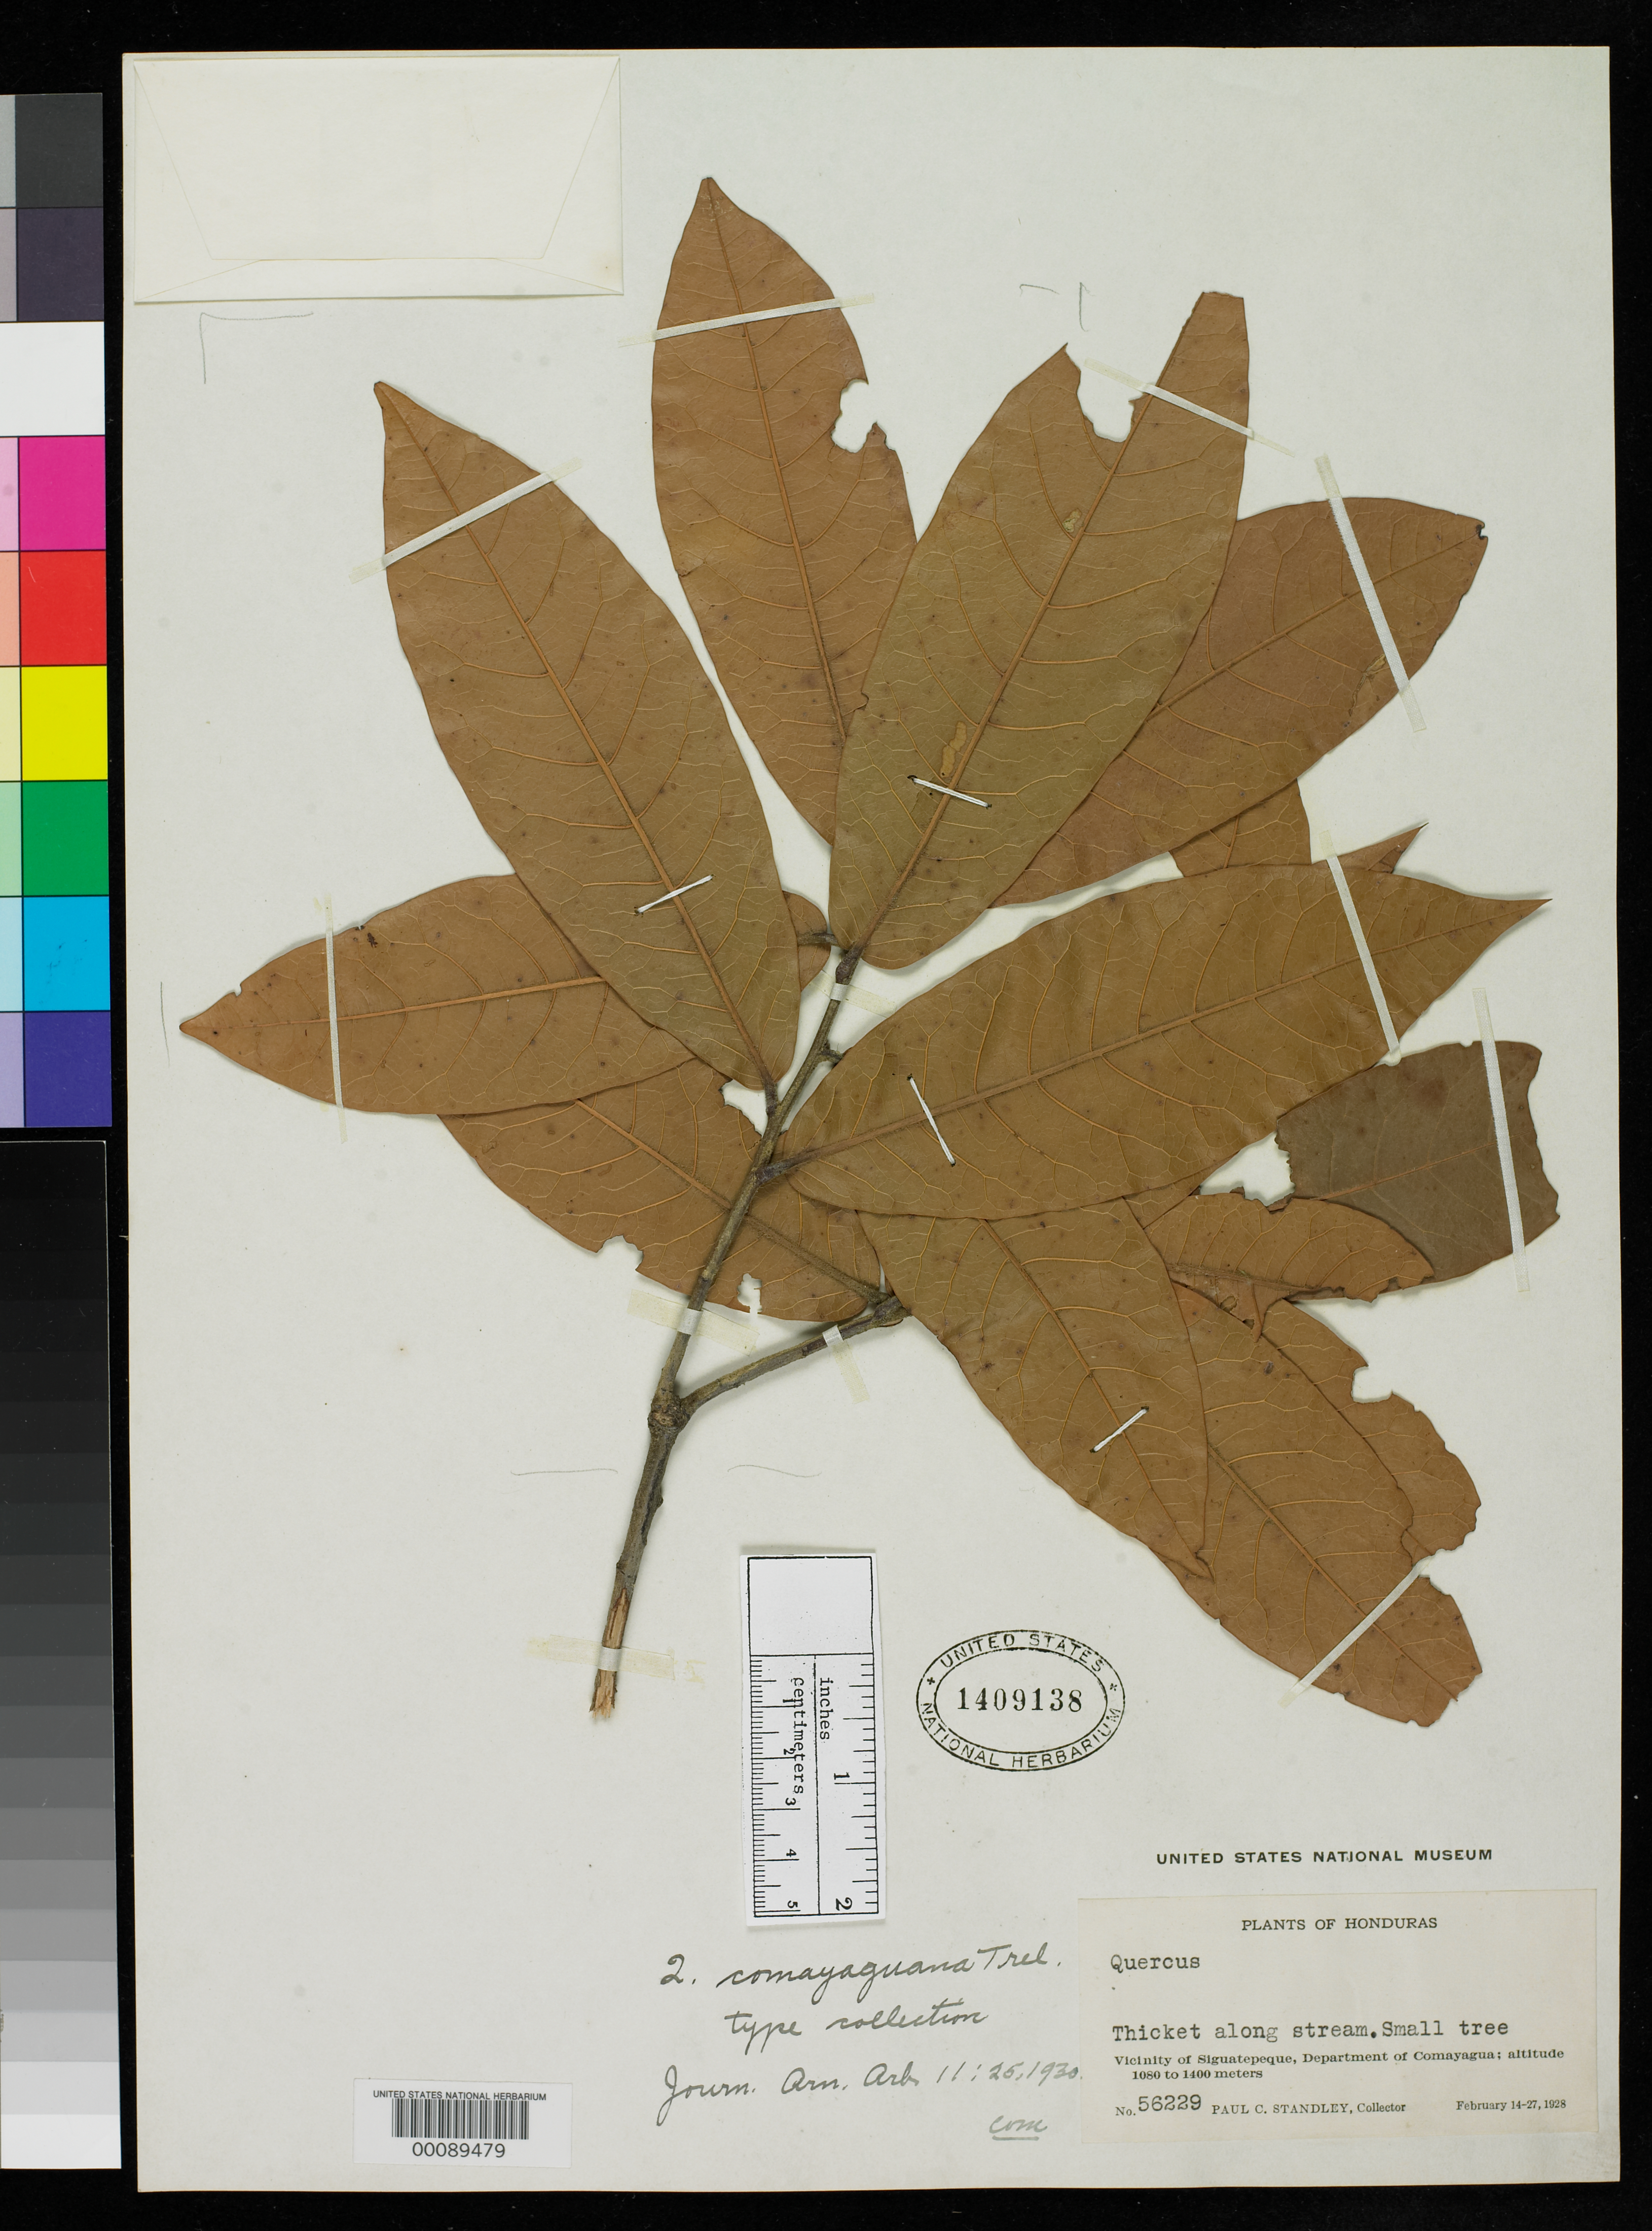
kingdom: Plantae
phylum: Tracheophyta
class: Magnoliopsida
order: Fagales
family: Fagaceae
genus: Quercus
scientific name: Quercus comayaguana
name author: Trel. in Standl.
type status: Isotype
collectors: P. C. Standley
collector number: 56229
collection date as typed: Feb 1928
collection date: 1928-02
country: Honduras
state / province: Comayagua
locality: Siguatepeque, along stream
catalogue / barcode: US 1409138